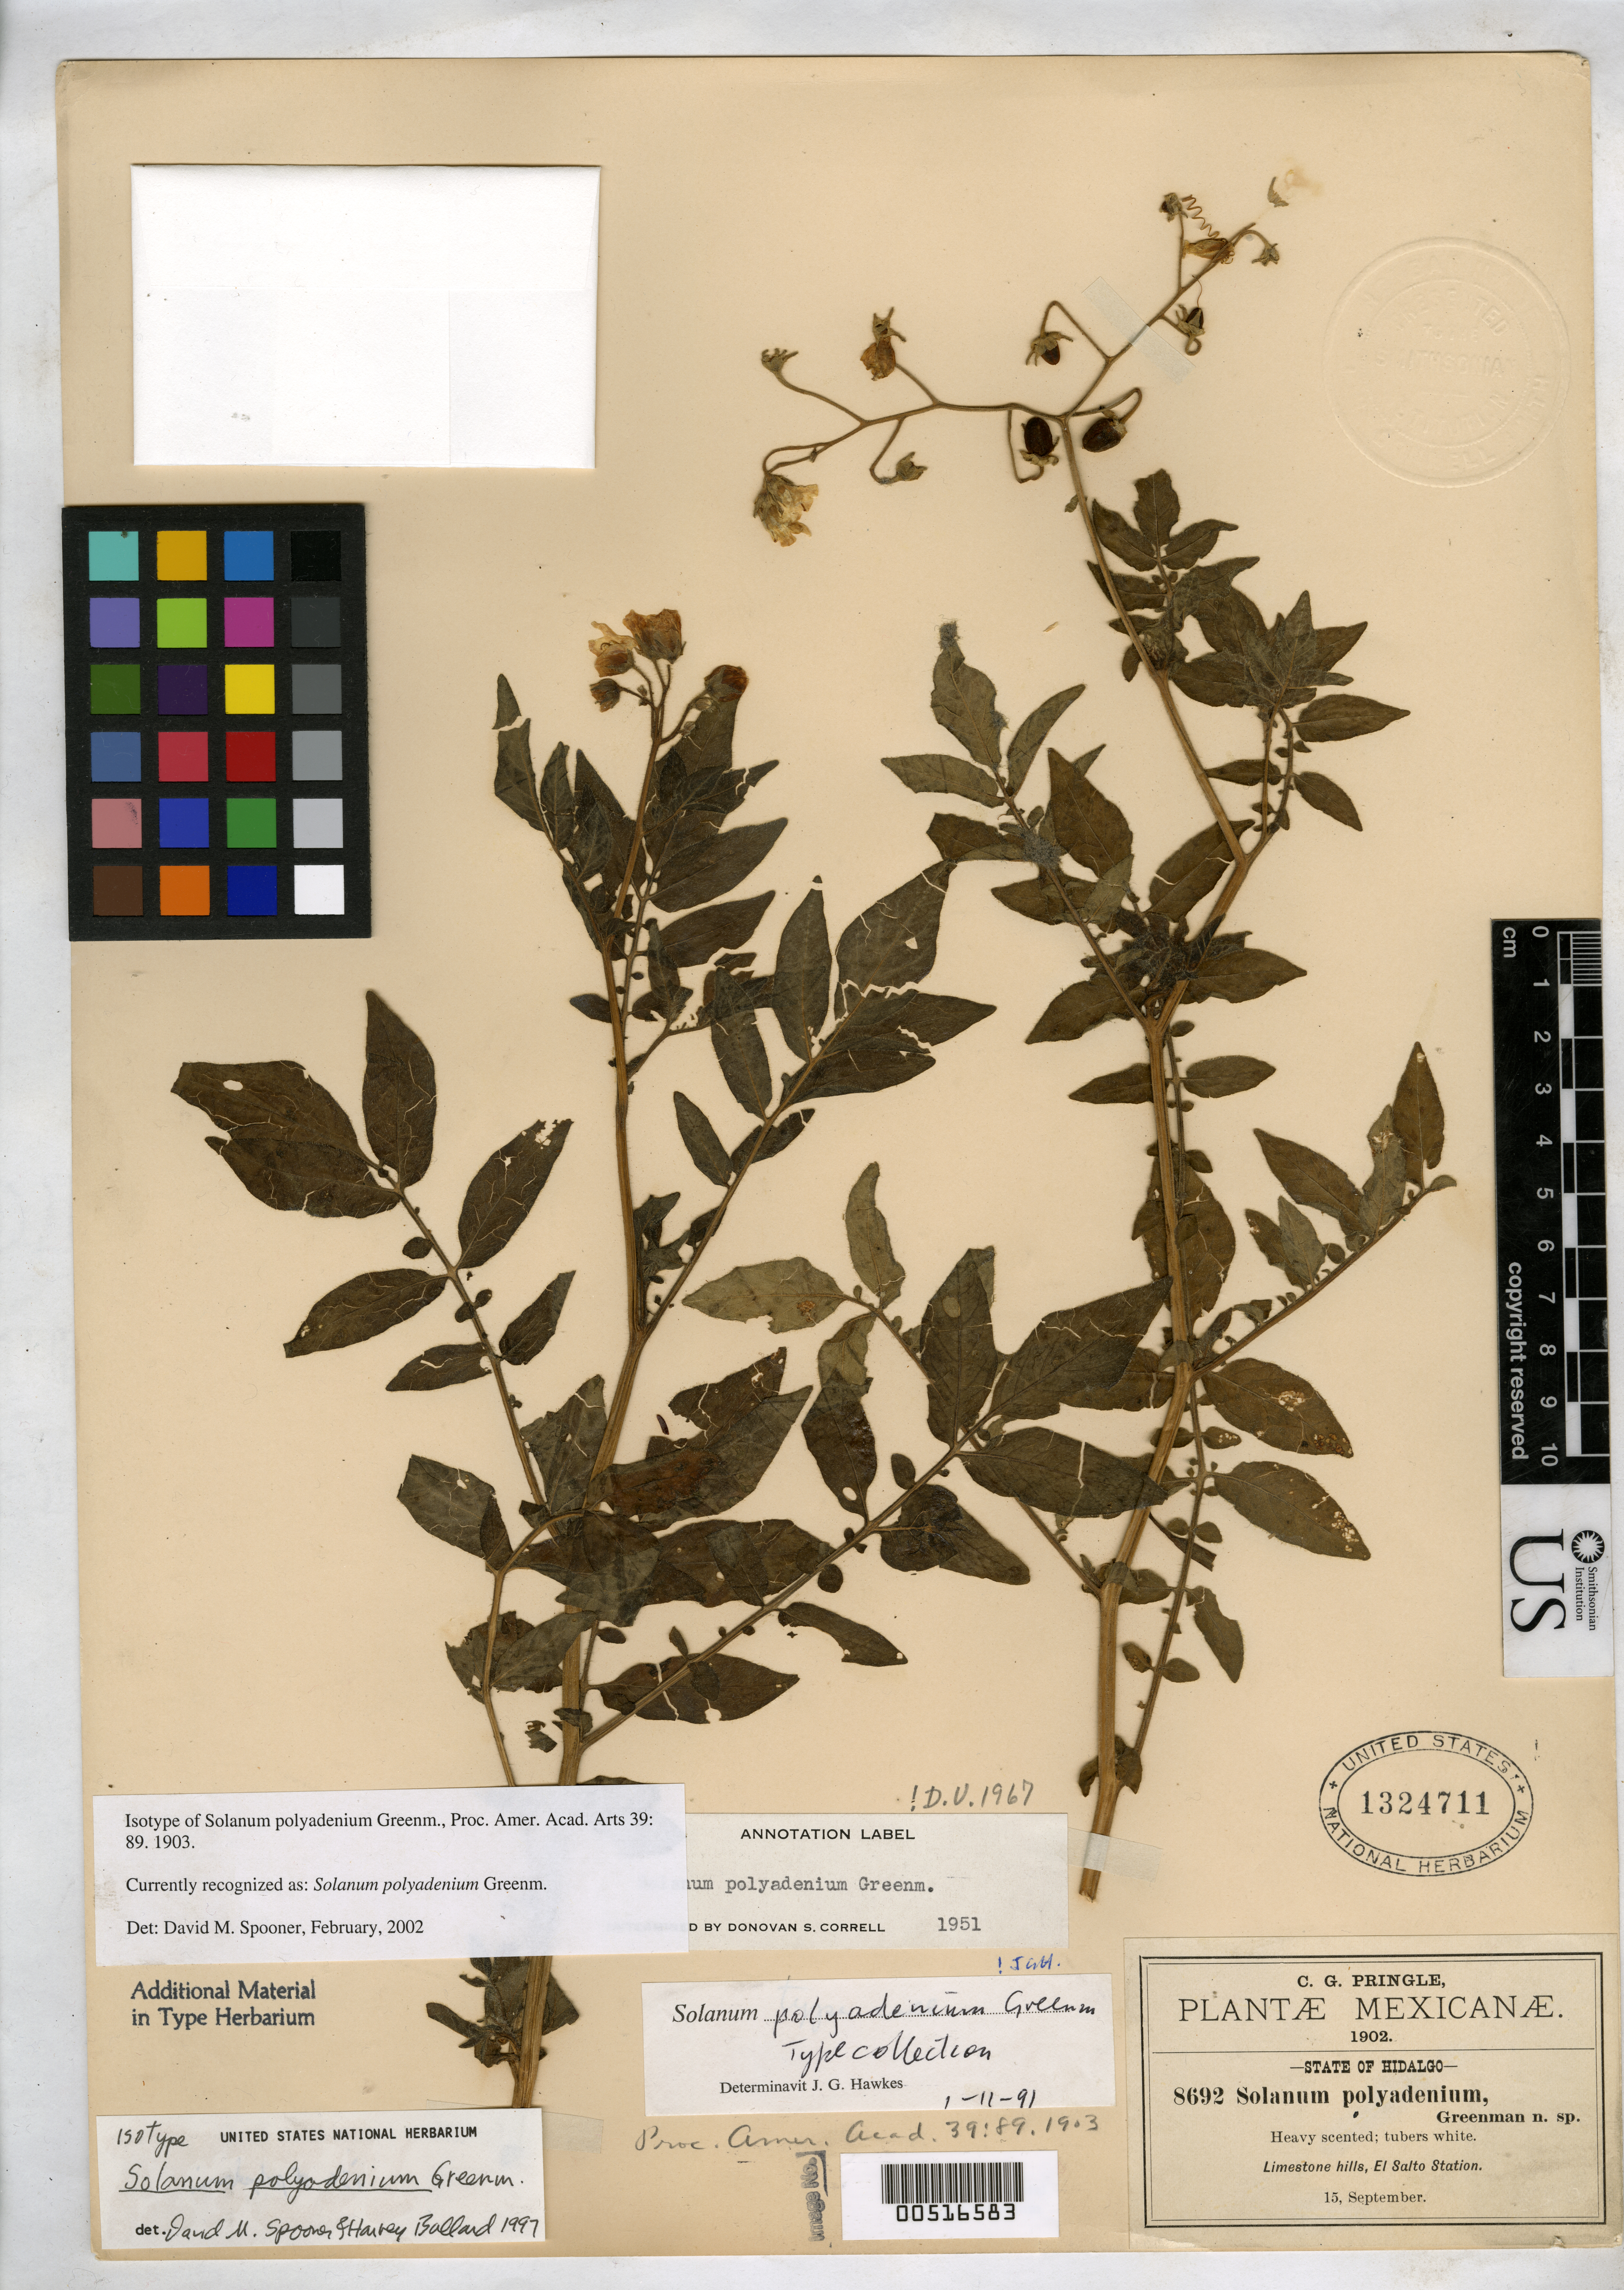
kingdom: Plantae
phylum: Tracheophyta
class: Magnoliopsida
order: Solanales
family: Solanaceae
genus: Solanum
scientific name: Solanum polyadenium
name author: Greenm.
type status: Isotype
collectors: C. G. Pringle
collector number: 8692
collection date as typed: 15 Sep 1902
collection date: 1902-09-15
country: Mexico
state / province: Hidalgo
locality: El Salto station.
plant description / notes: Specimen ex John Donnell Smith herbarium.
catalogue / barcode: US 1324711